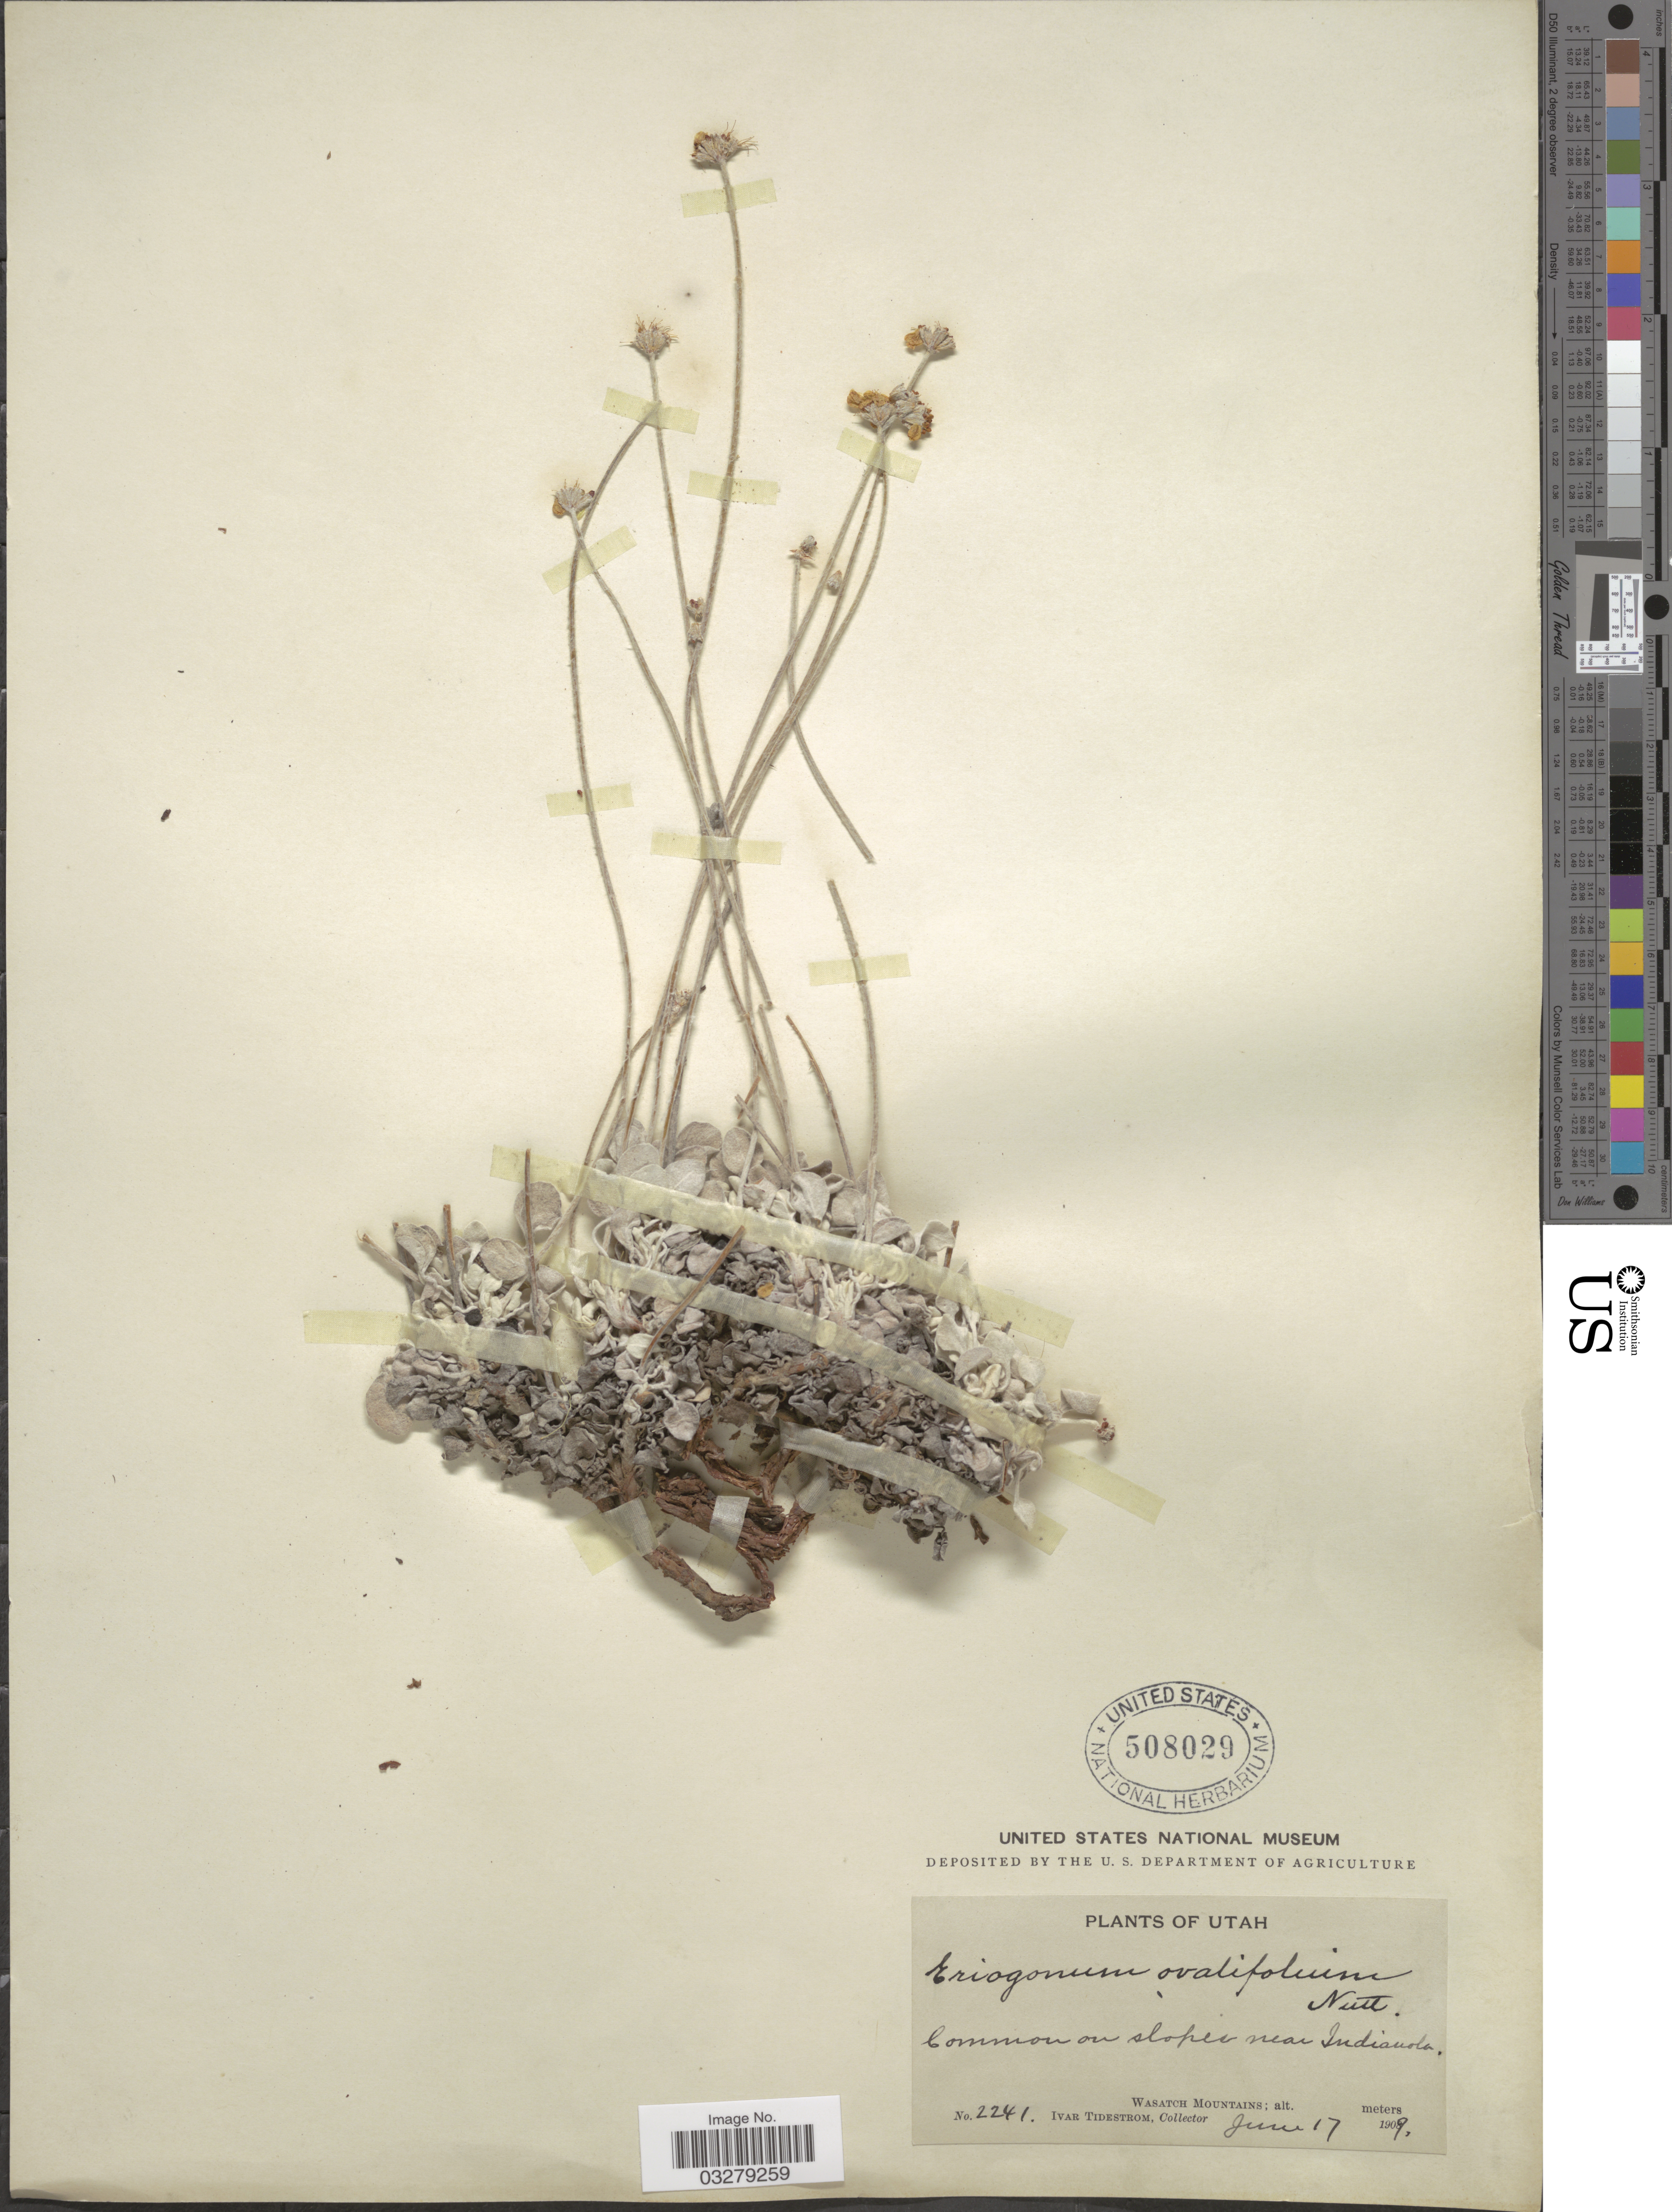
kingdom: Plantae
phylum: Tracheophyta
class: Magnoliopsida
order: Caryophyllales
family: Polygonaceae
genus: Eriogonum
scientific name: Eriogonum ovalifolium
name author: Nutt.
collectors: I. F. Tidestrom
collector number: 2241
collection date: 1909-06-17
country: United States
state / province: Utah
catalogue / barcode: US 508029